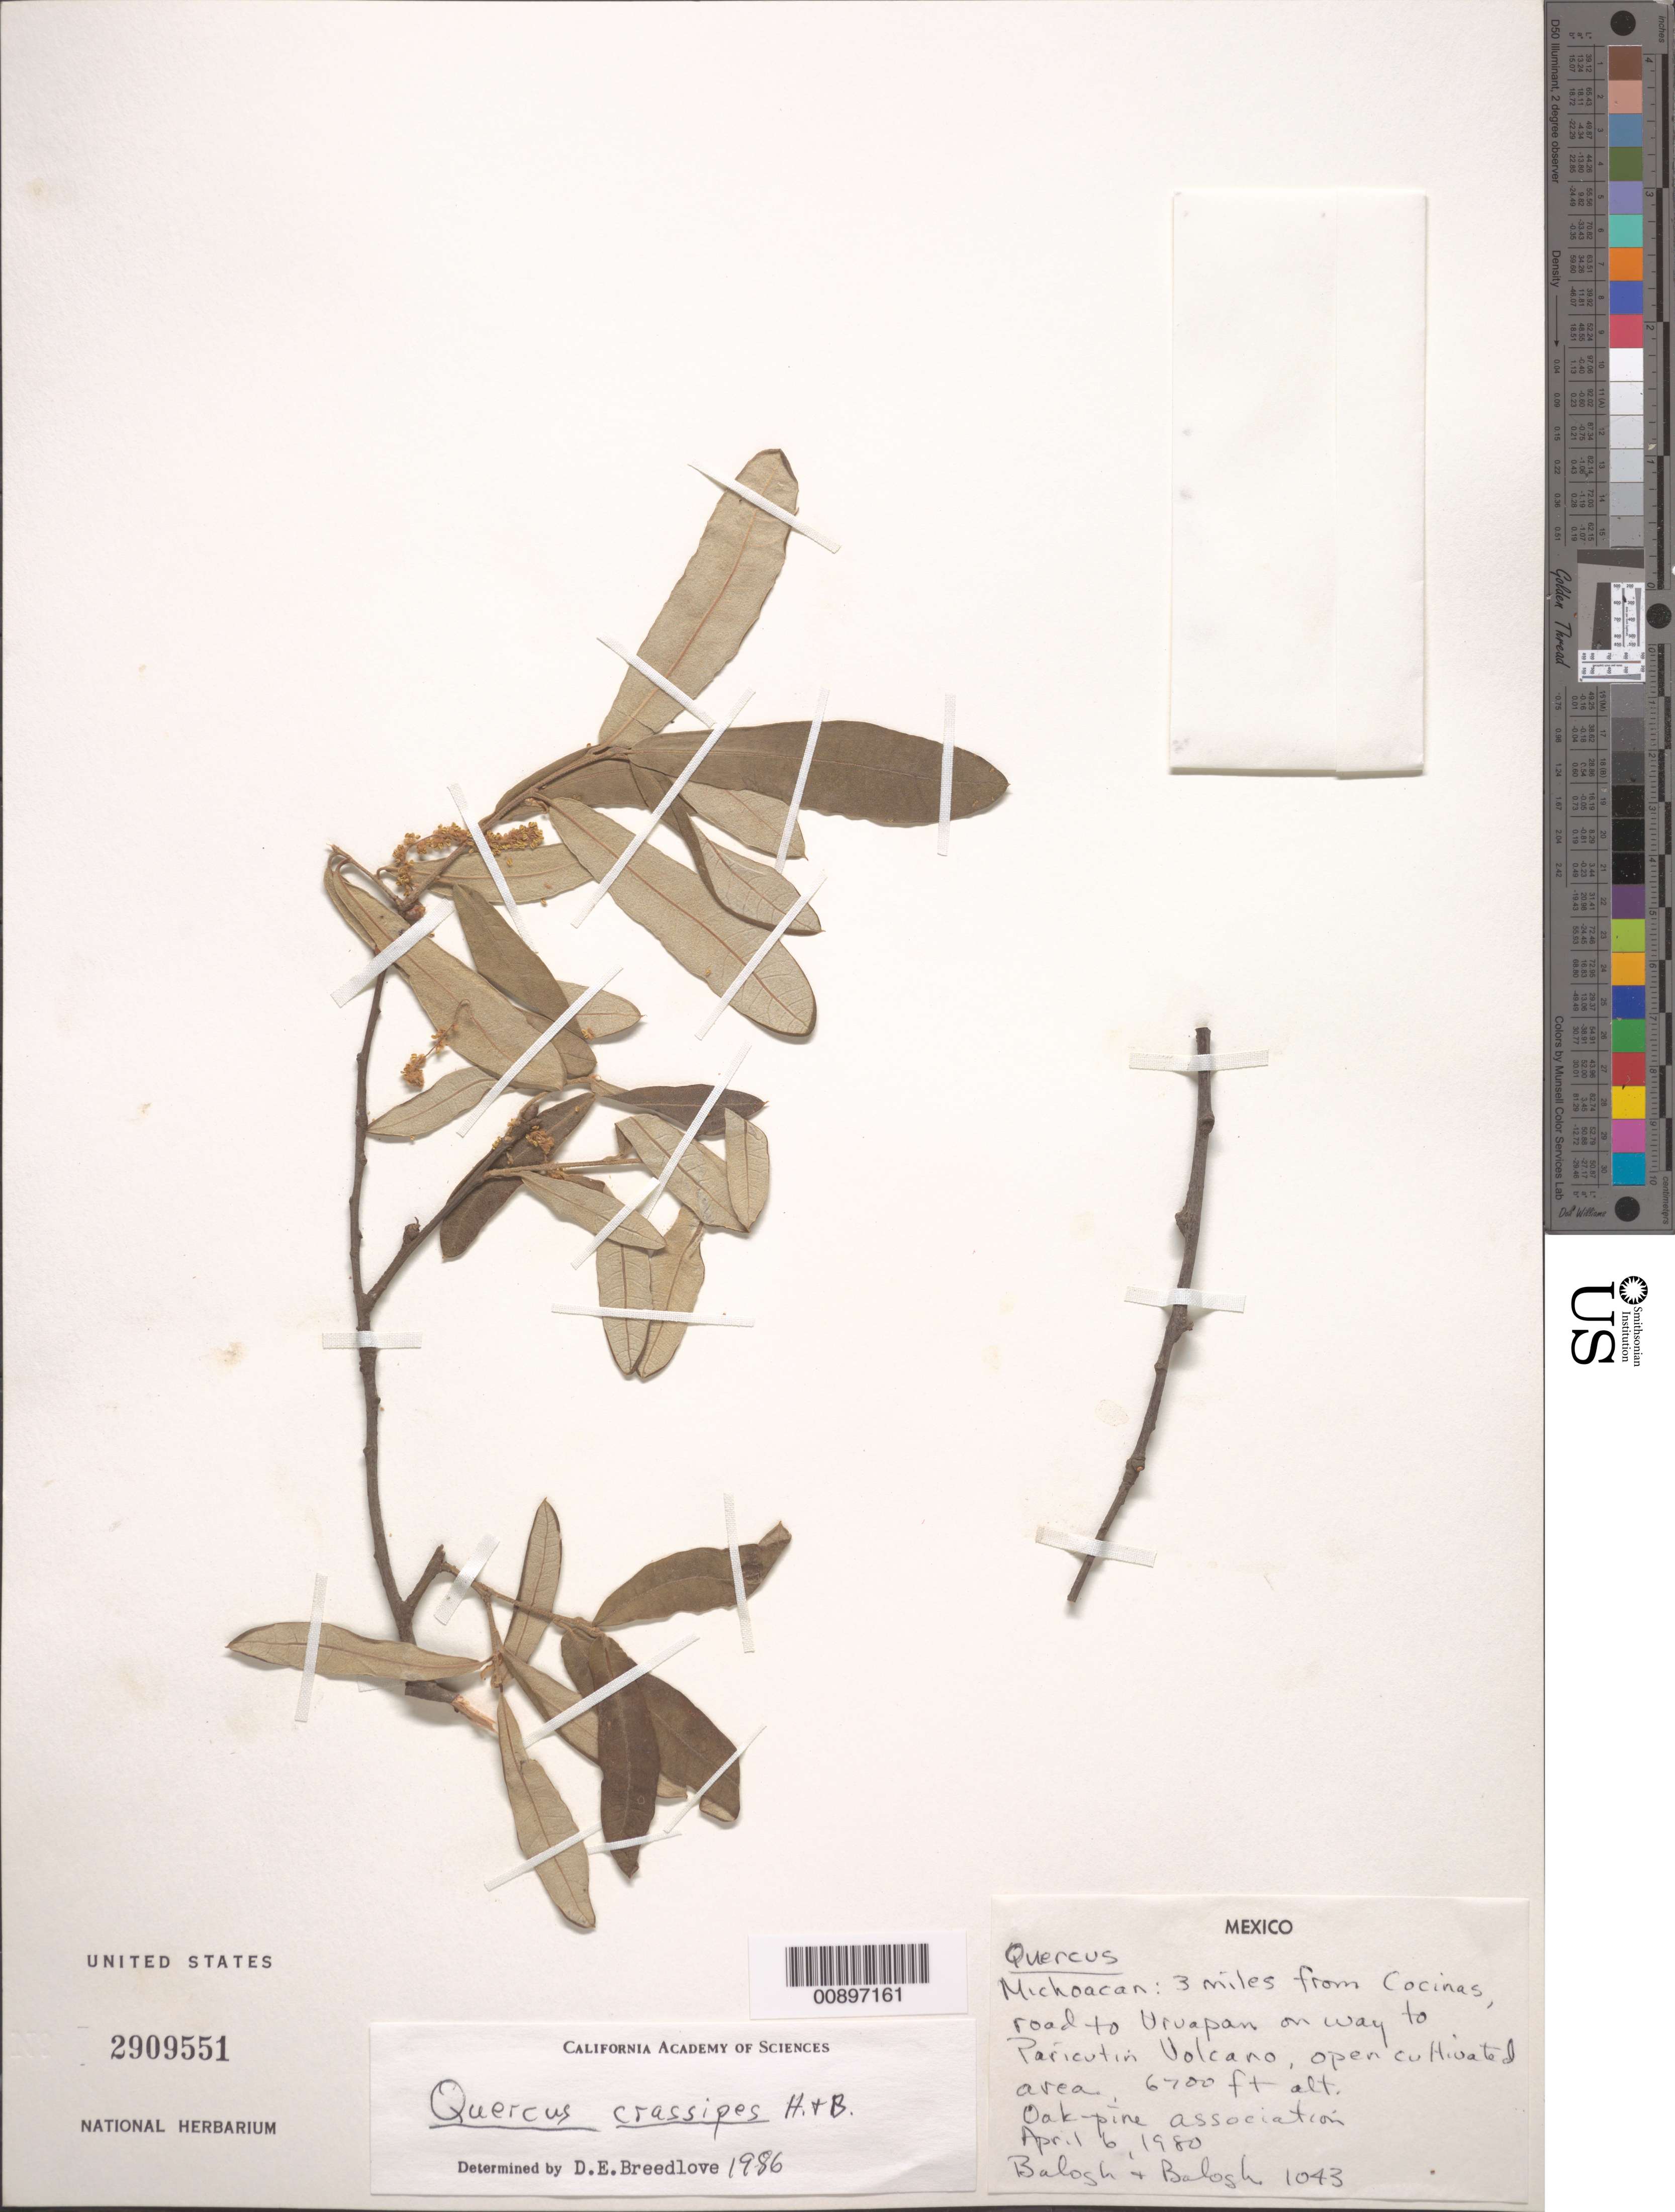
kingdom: Plantae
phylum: Tracheophyta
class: Magnoliopsida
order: Fagales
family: Fagaceae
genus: Quercus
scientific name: Quercus crassipes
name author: Humb. & Bonpl.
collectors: P. Balogh & -. Balogh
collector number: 1043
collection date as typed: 06 Apr 1980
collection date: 1980-04-06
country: Mexico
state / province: Michoacán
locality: Michoacán: 3 miles from Cocinas road to Uruapan on way to Paricutín Volcano.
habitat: Open cultivated area. Oak-pine association.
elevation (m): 2042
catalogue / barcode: US 2909551